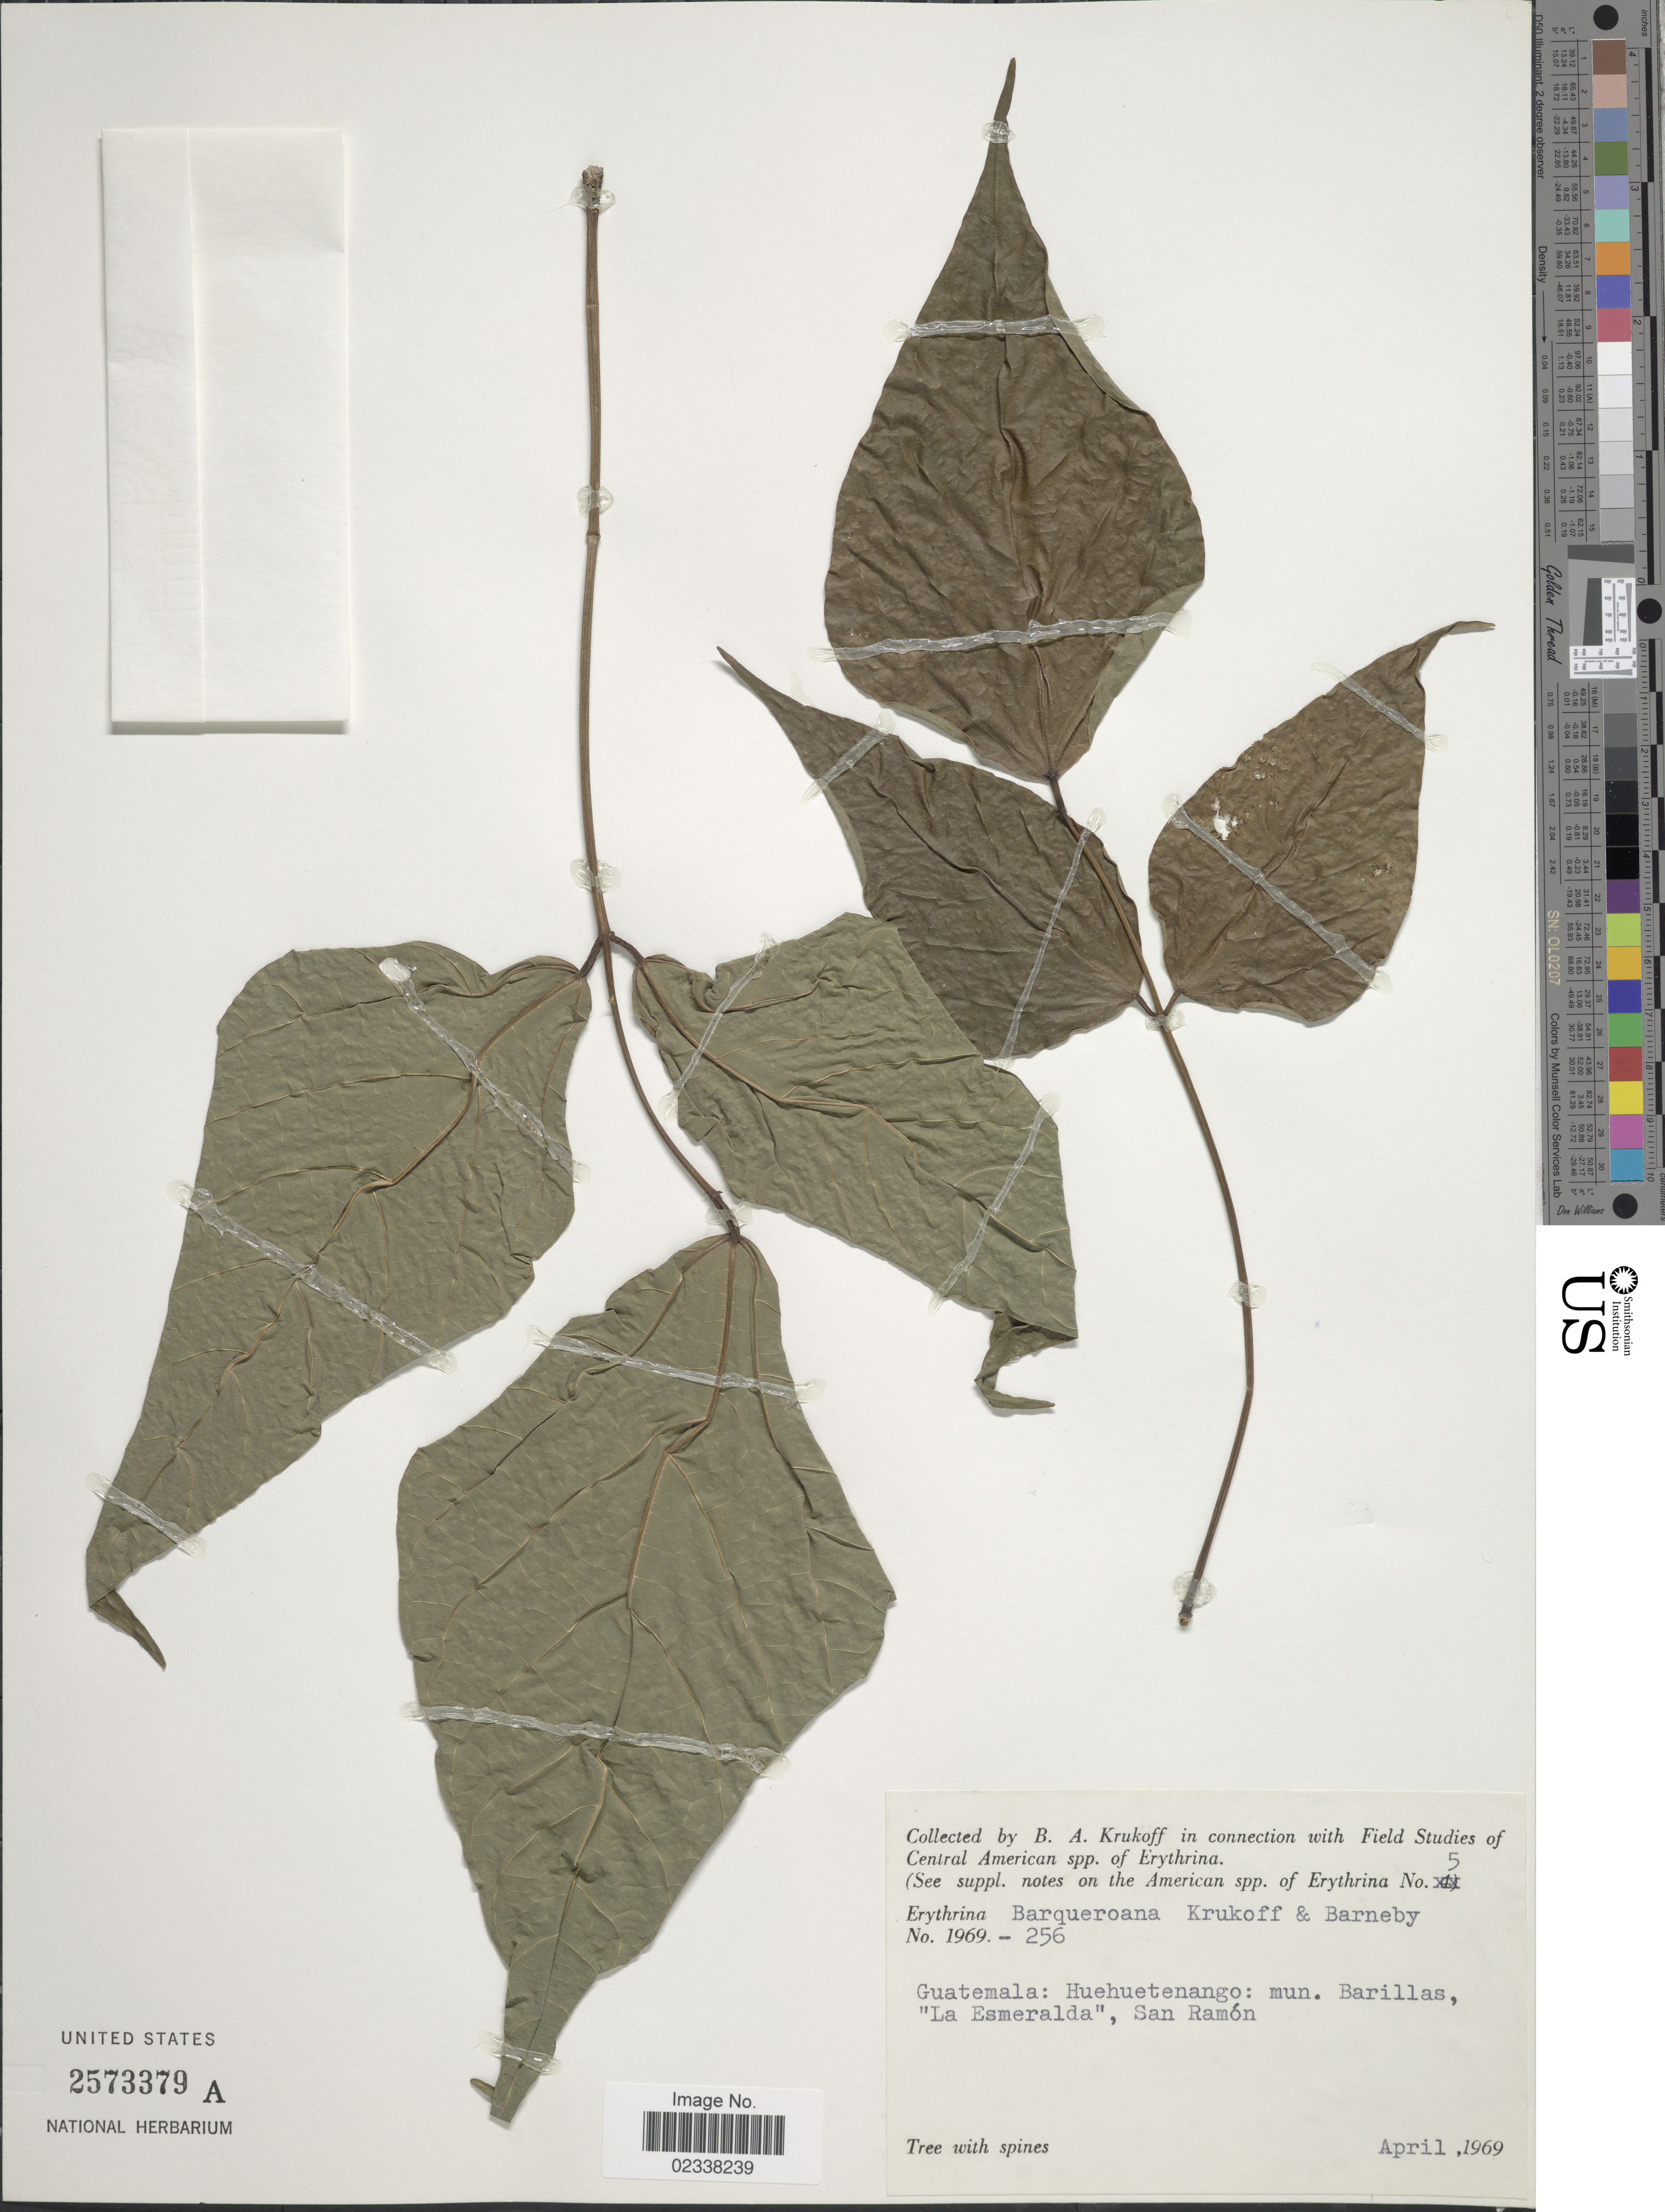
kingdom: Plantae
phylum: Tracheophyta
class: Magnoliopsida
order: Fabales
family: Fabaceae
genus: Erythrina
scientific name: Erythrina barqueroana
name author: Krukoff & Barneby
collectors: B. A. Krukoff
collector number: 1969-256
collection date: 1969-04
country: Guatemala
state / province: Huehuetenango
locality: Mun. Barillas, "La Esmeralda", San Ramón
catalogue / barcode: US 2573379A